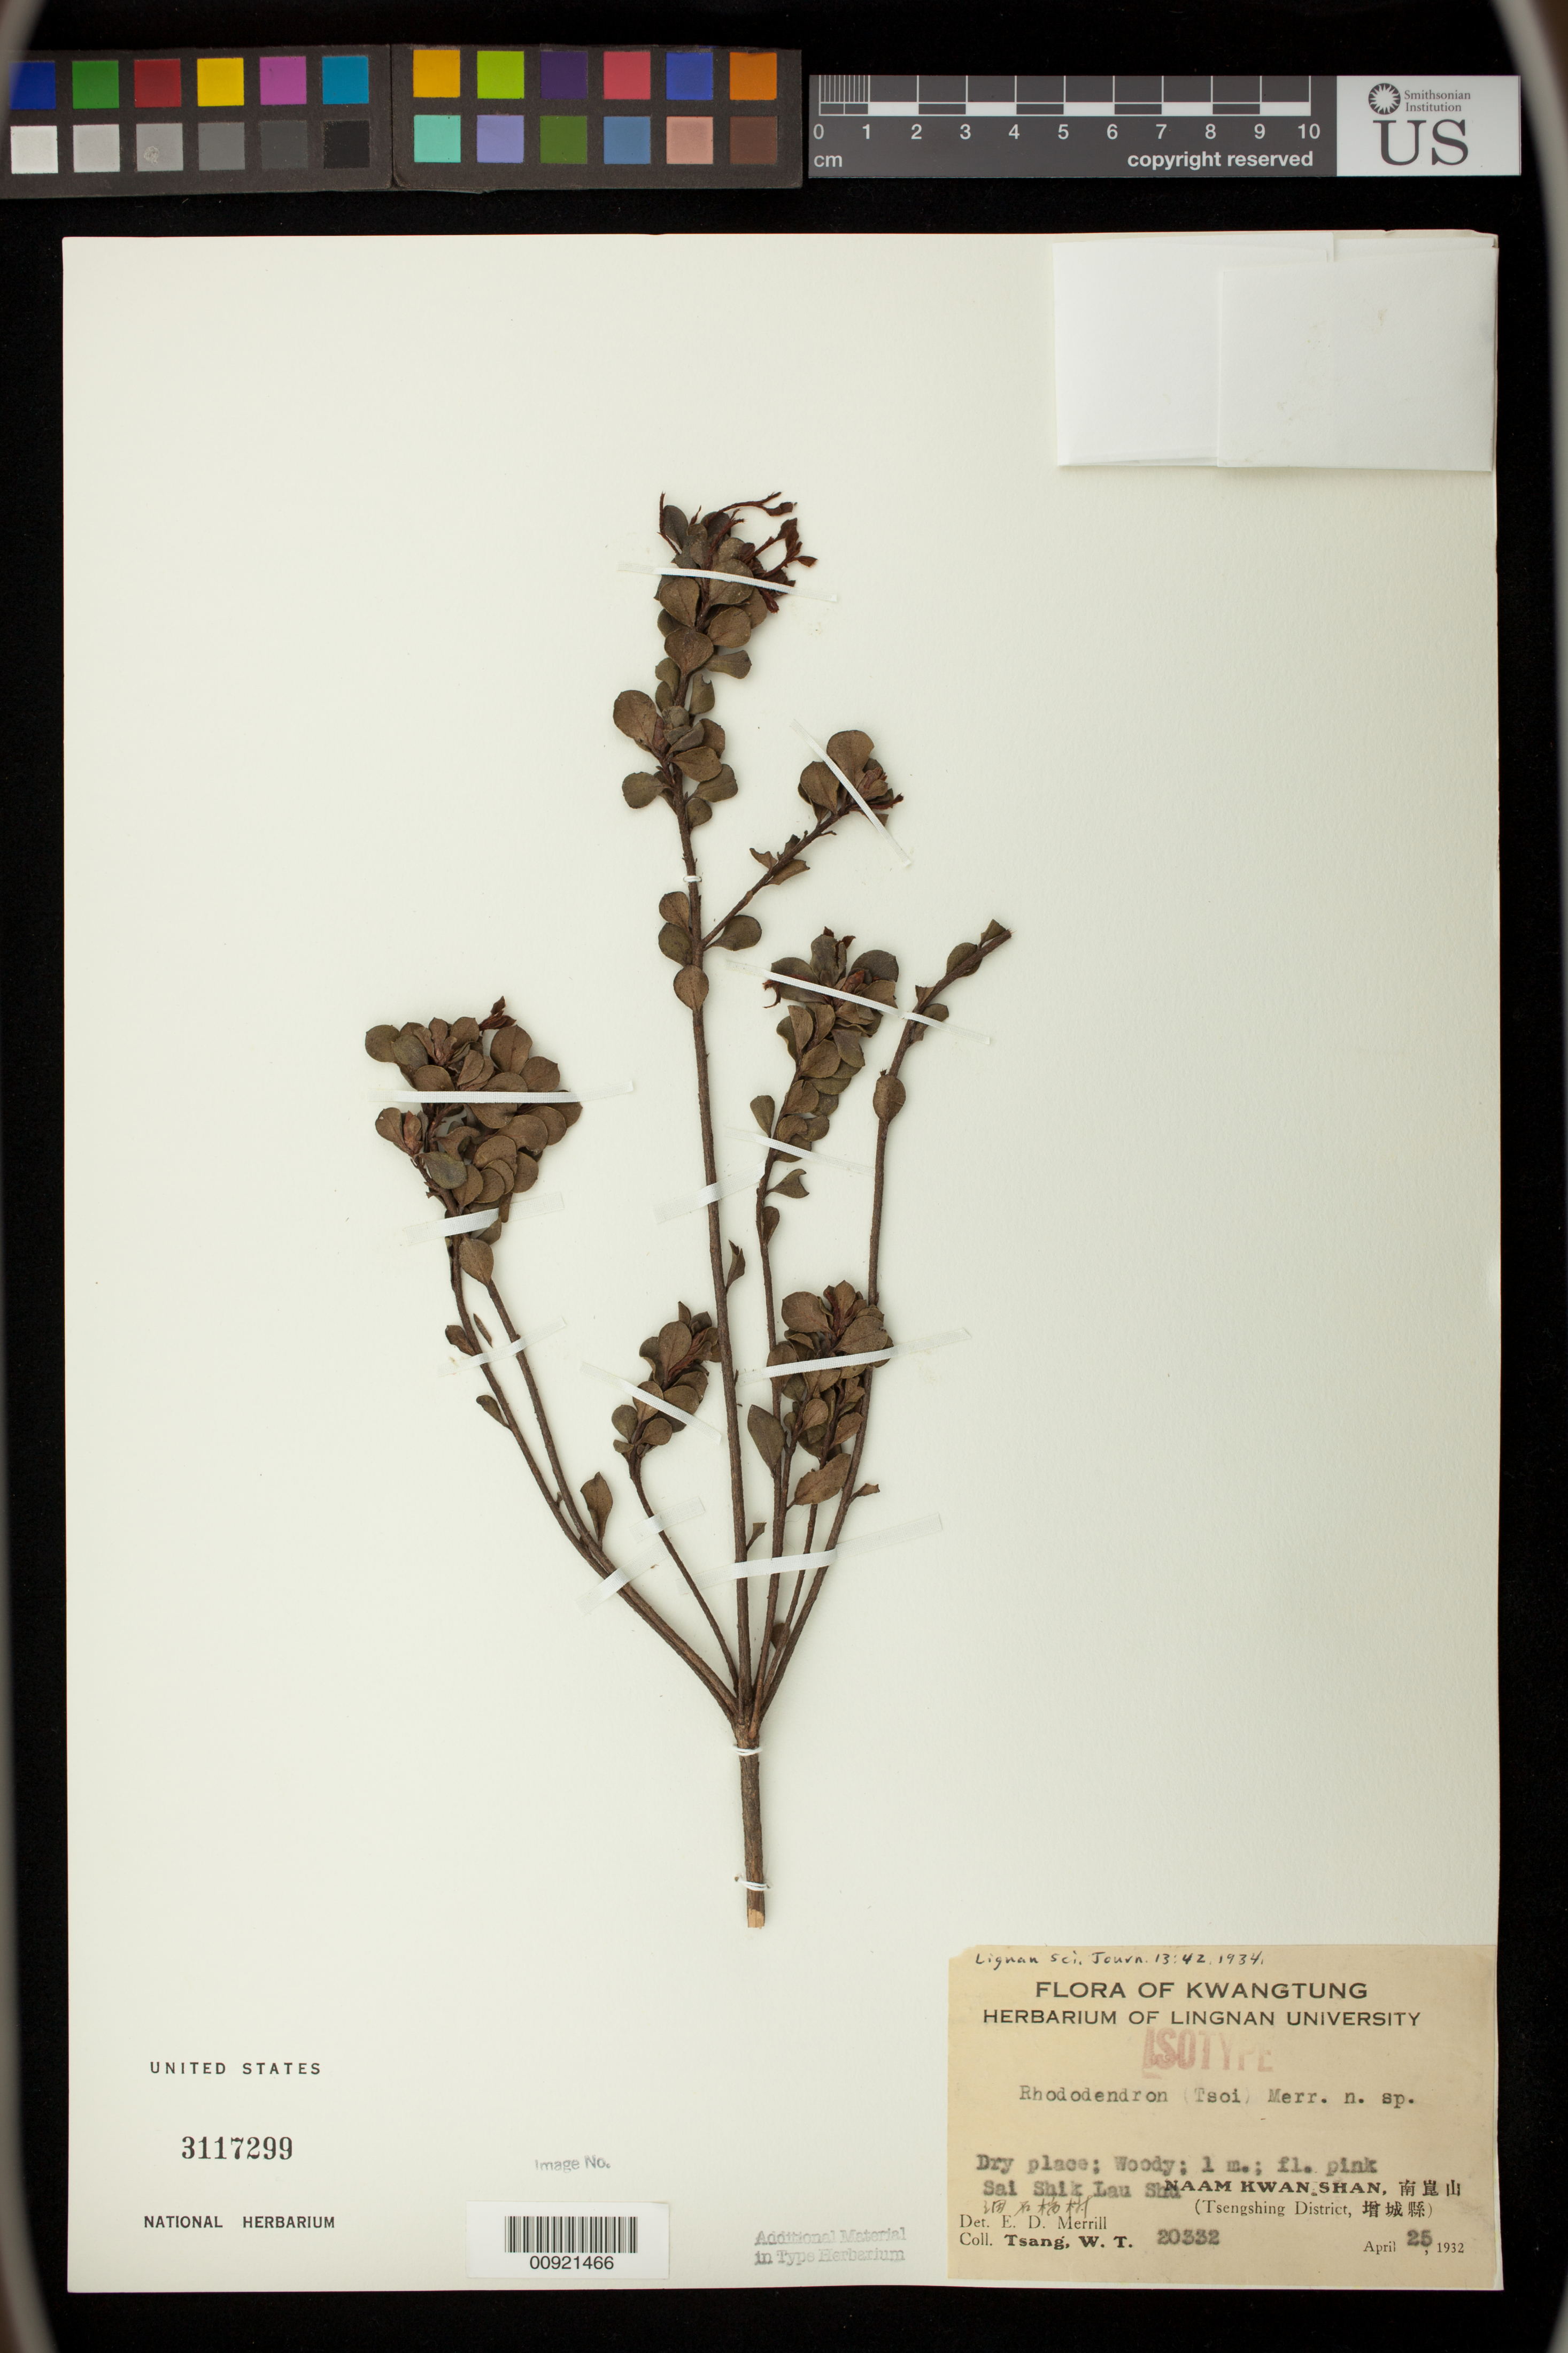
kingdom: Plantae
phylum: Tracheophyta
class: Magnoliopsida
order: Ericales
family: Ericaceae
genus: Rhododendron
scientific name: Rhododendron tsoi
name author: Merr.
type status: Isotype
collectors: W. T. Tsang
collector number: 20332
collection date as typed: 25 Apr 1932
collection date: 1932-04-25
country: China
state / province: Guangdong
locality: Sai Shik Lau Shu.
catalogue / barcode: US 3117299